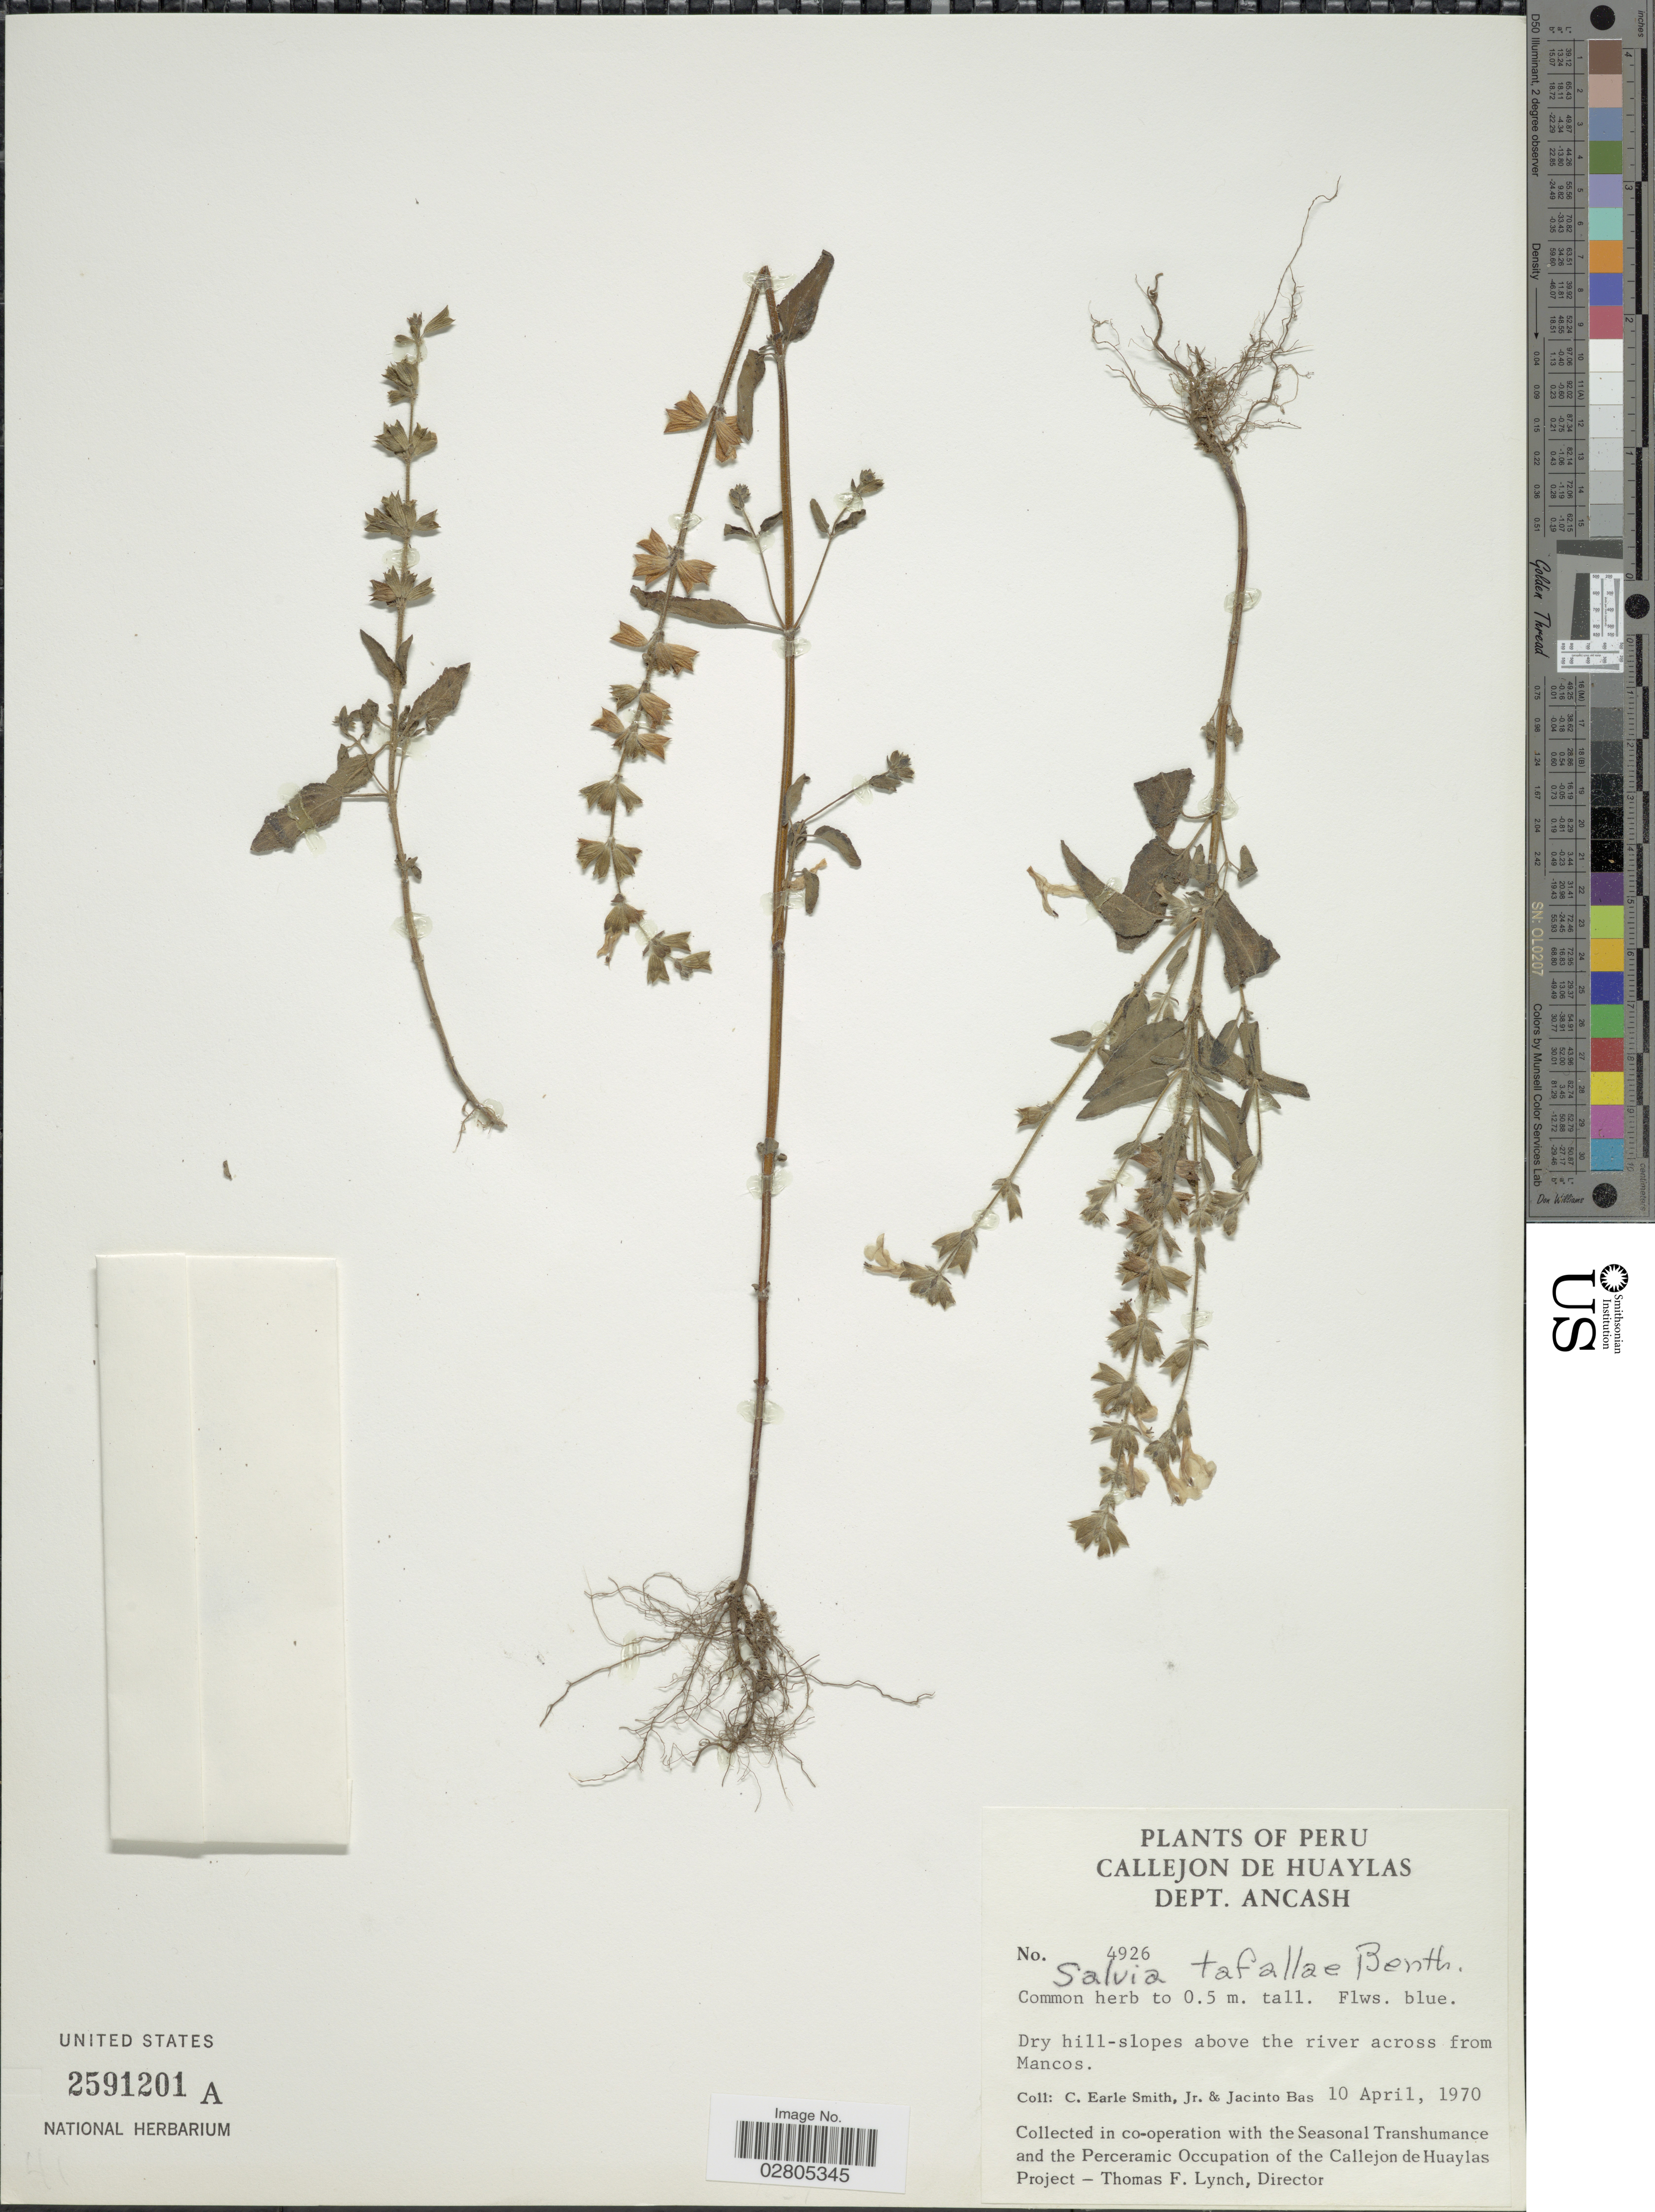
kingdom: Plantae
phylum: Tracheophyta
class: Magnoliopsida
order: Lamiales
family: Lamiaceae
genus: Salvia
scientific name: Salvia tafallae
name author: Benth.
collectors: C. E. Smith Jr. & J. Bas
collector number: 4926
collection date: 1970-04-10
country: Peru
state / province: Ancash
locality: Callejon de Huaylas, Dept. Ancash. Dry hill-slopes above the river across from Mancos.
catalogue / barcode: US 2591201A